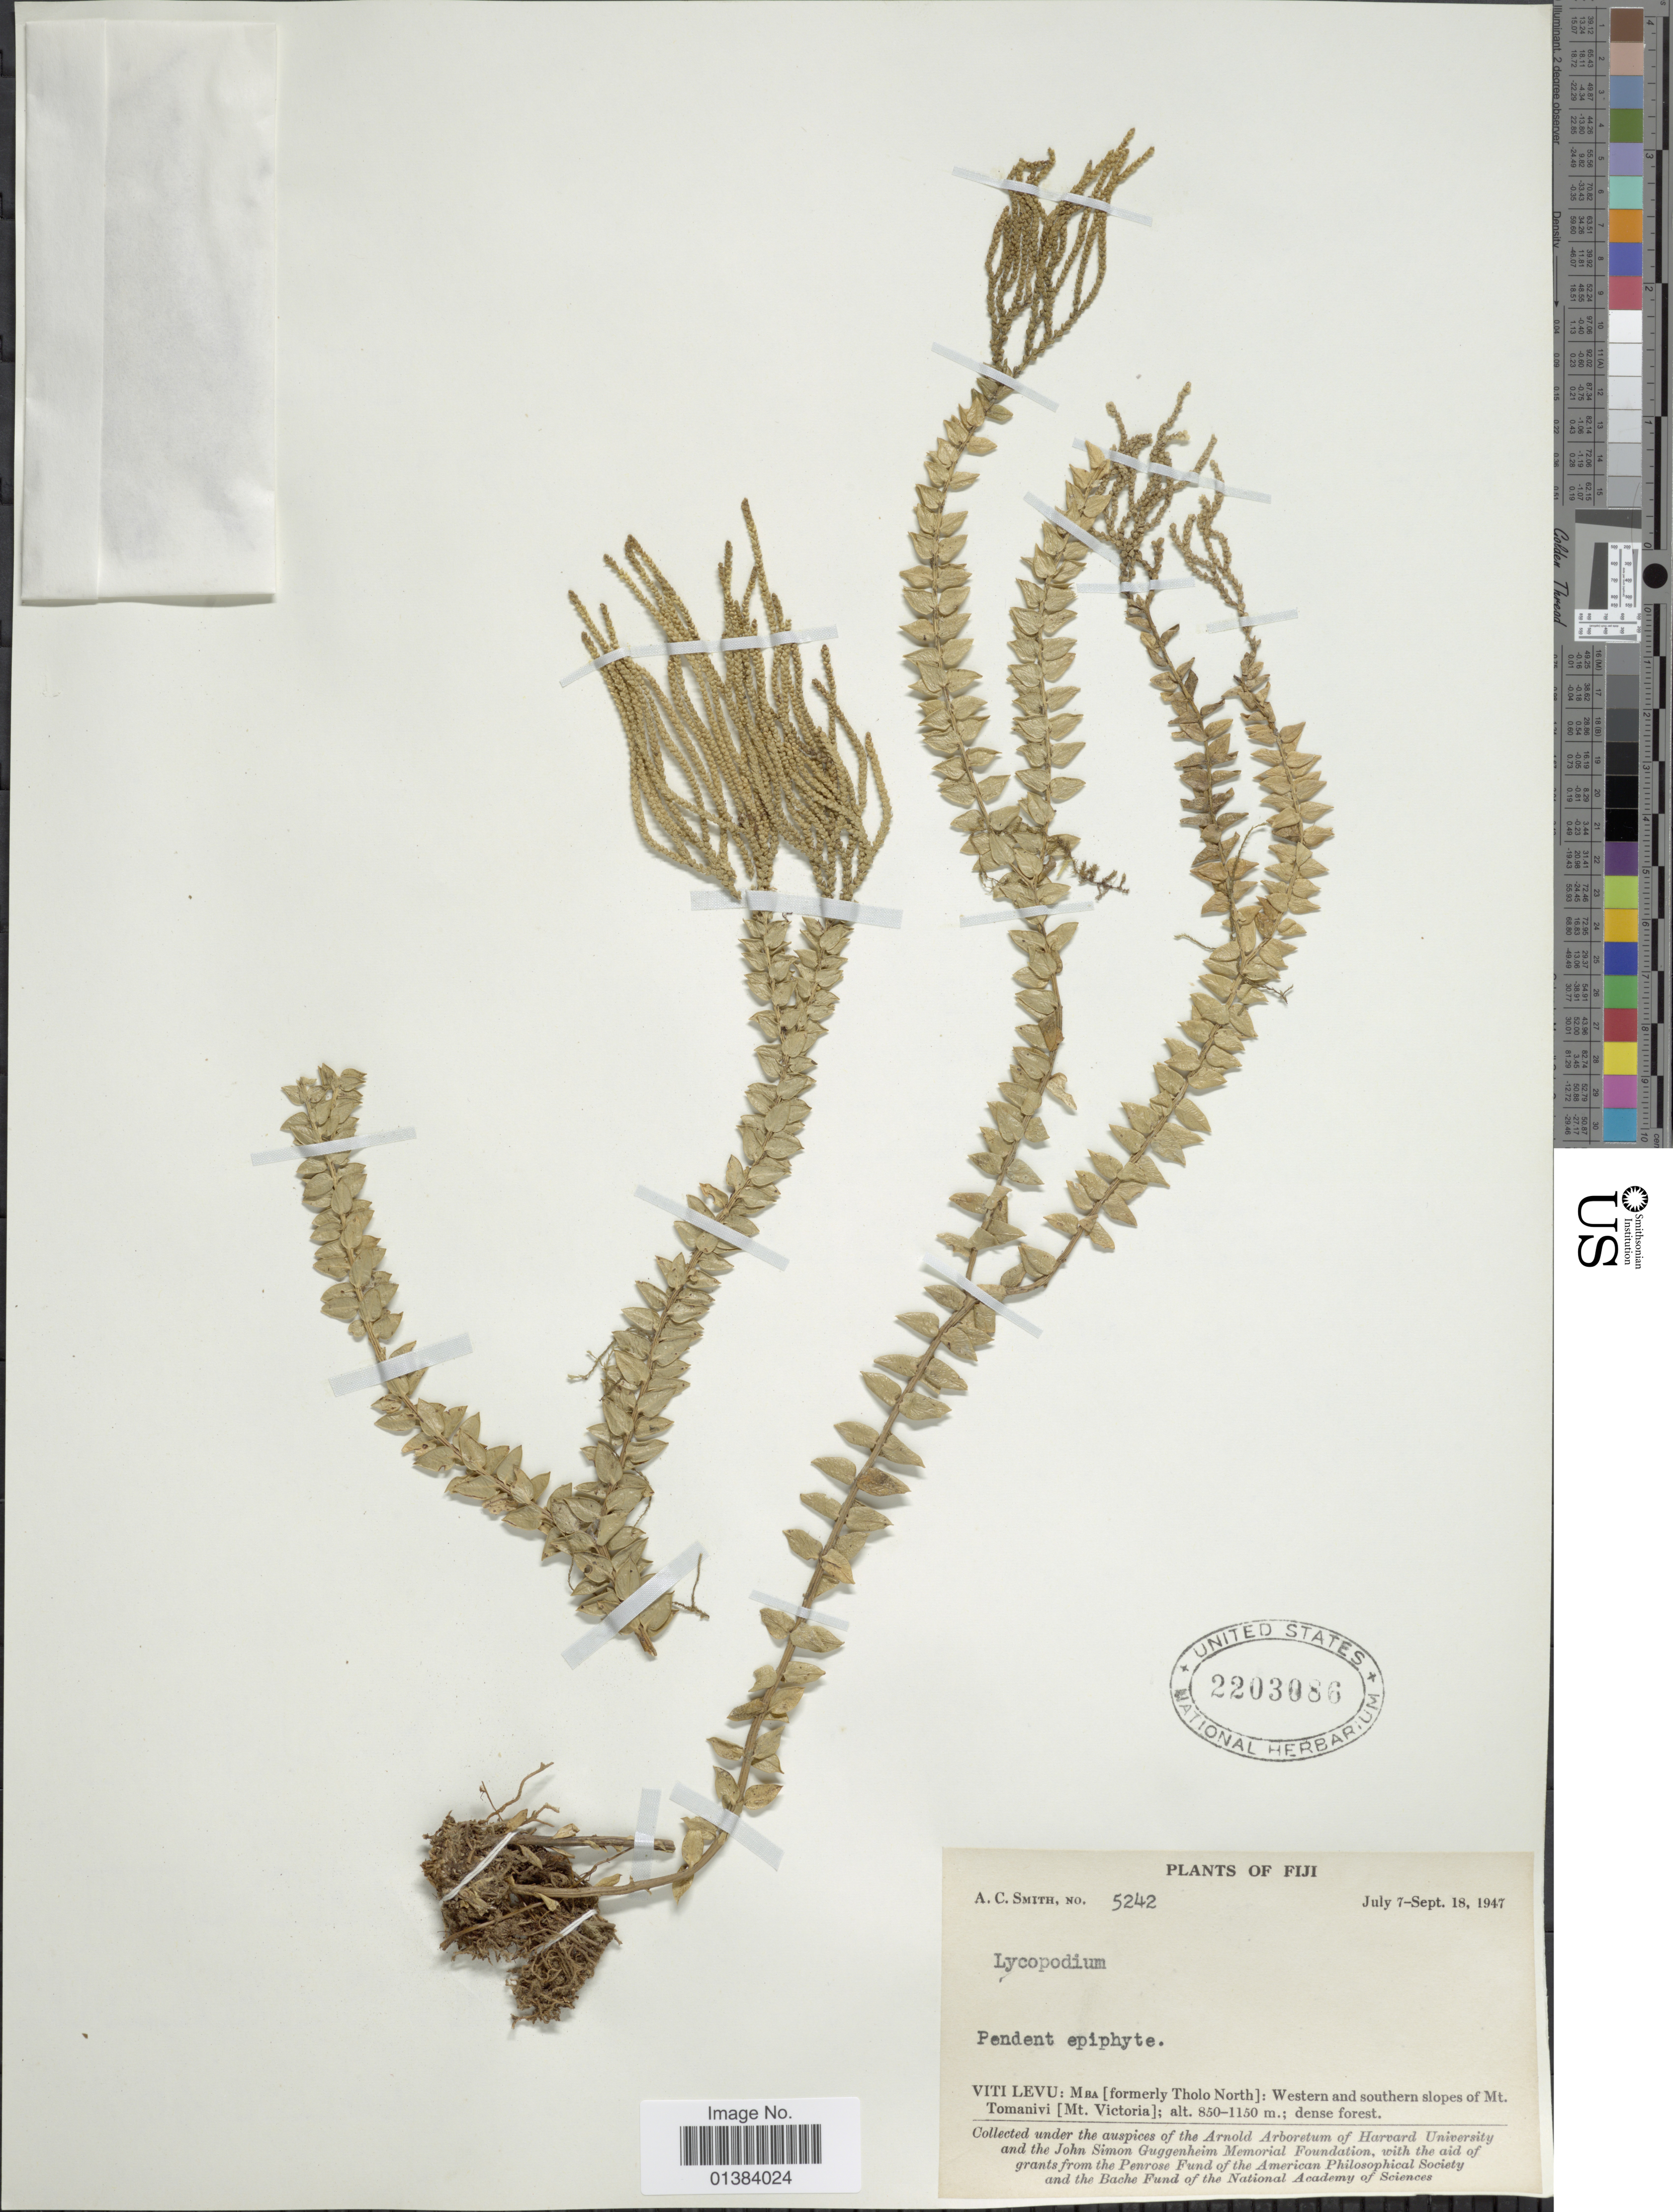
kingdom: Plantae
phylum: Tracheophyta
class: Lycopodiopsida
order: Lycopodiales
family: Lycopodiaceae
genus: Phlegmariurus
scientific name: Phlegmariurus australis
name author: (Willd.) A. R. Field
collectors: A. C. Smith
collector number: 5242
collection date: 1947-07-07/1947-09-18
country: Fiji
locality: Viti Levu: Mba [formerly Tholo North]: Western and southern slopes of Mt. Tomanivi [Mt. Victoria].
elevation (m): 850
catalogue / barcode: US 2203086